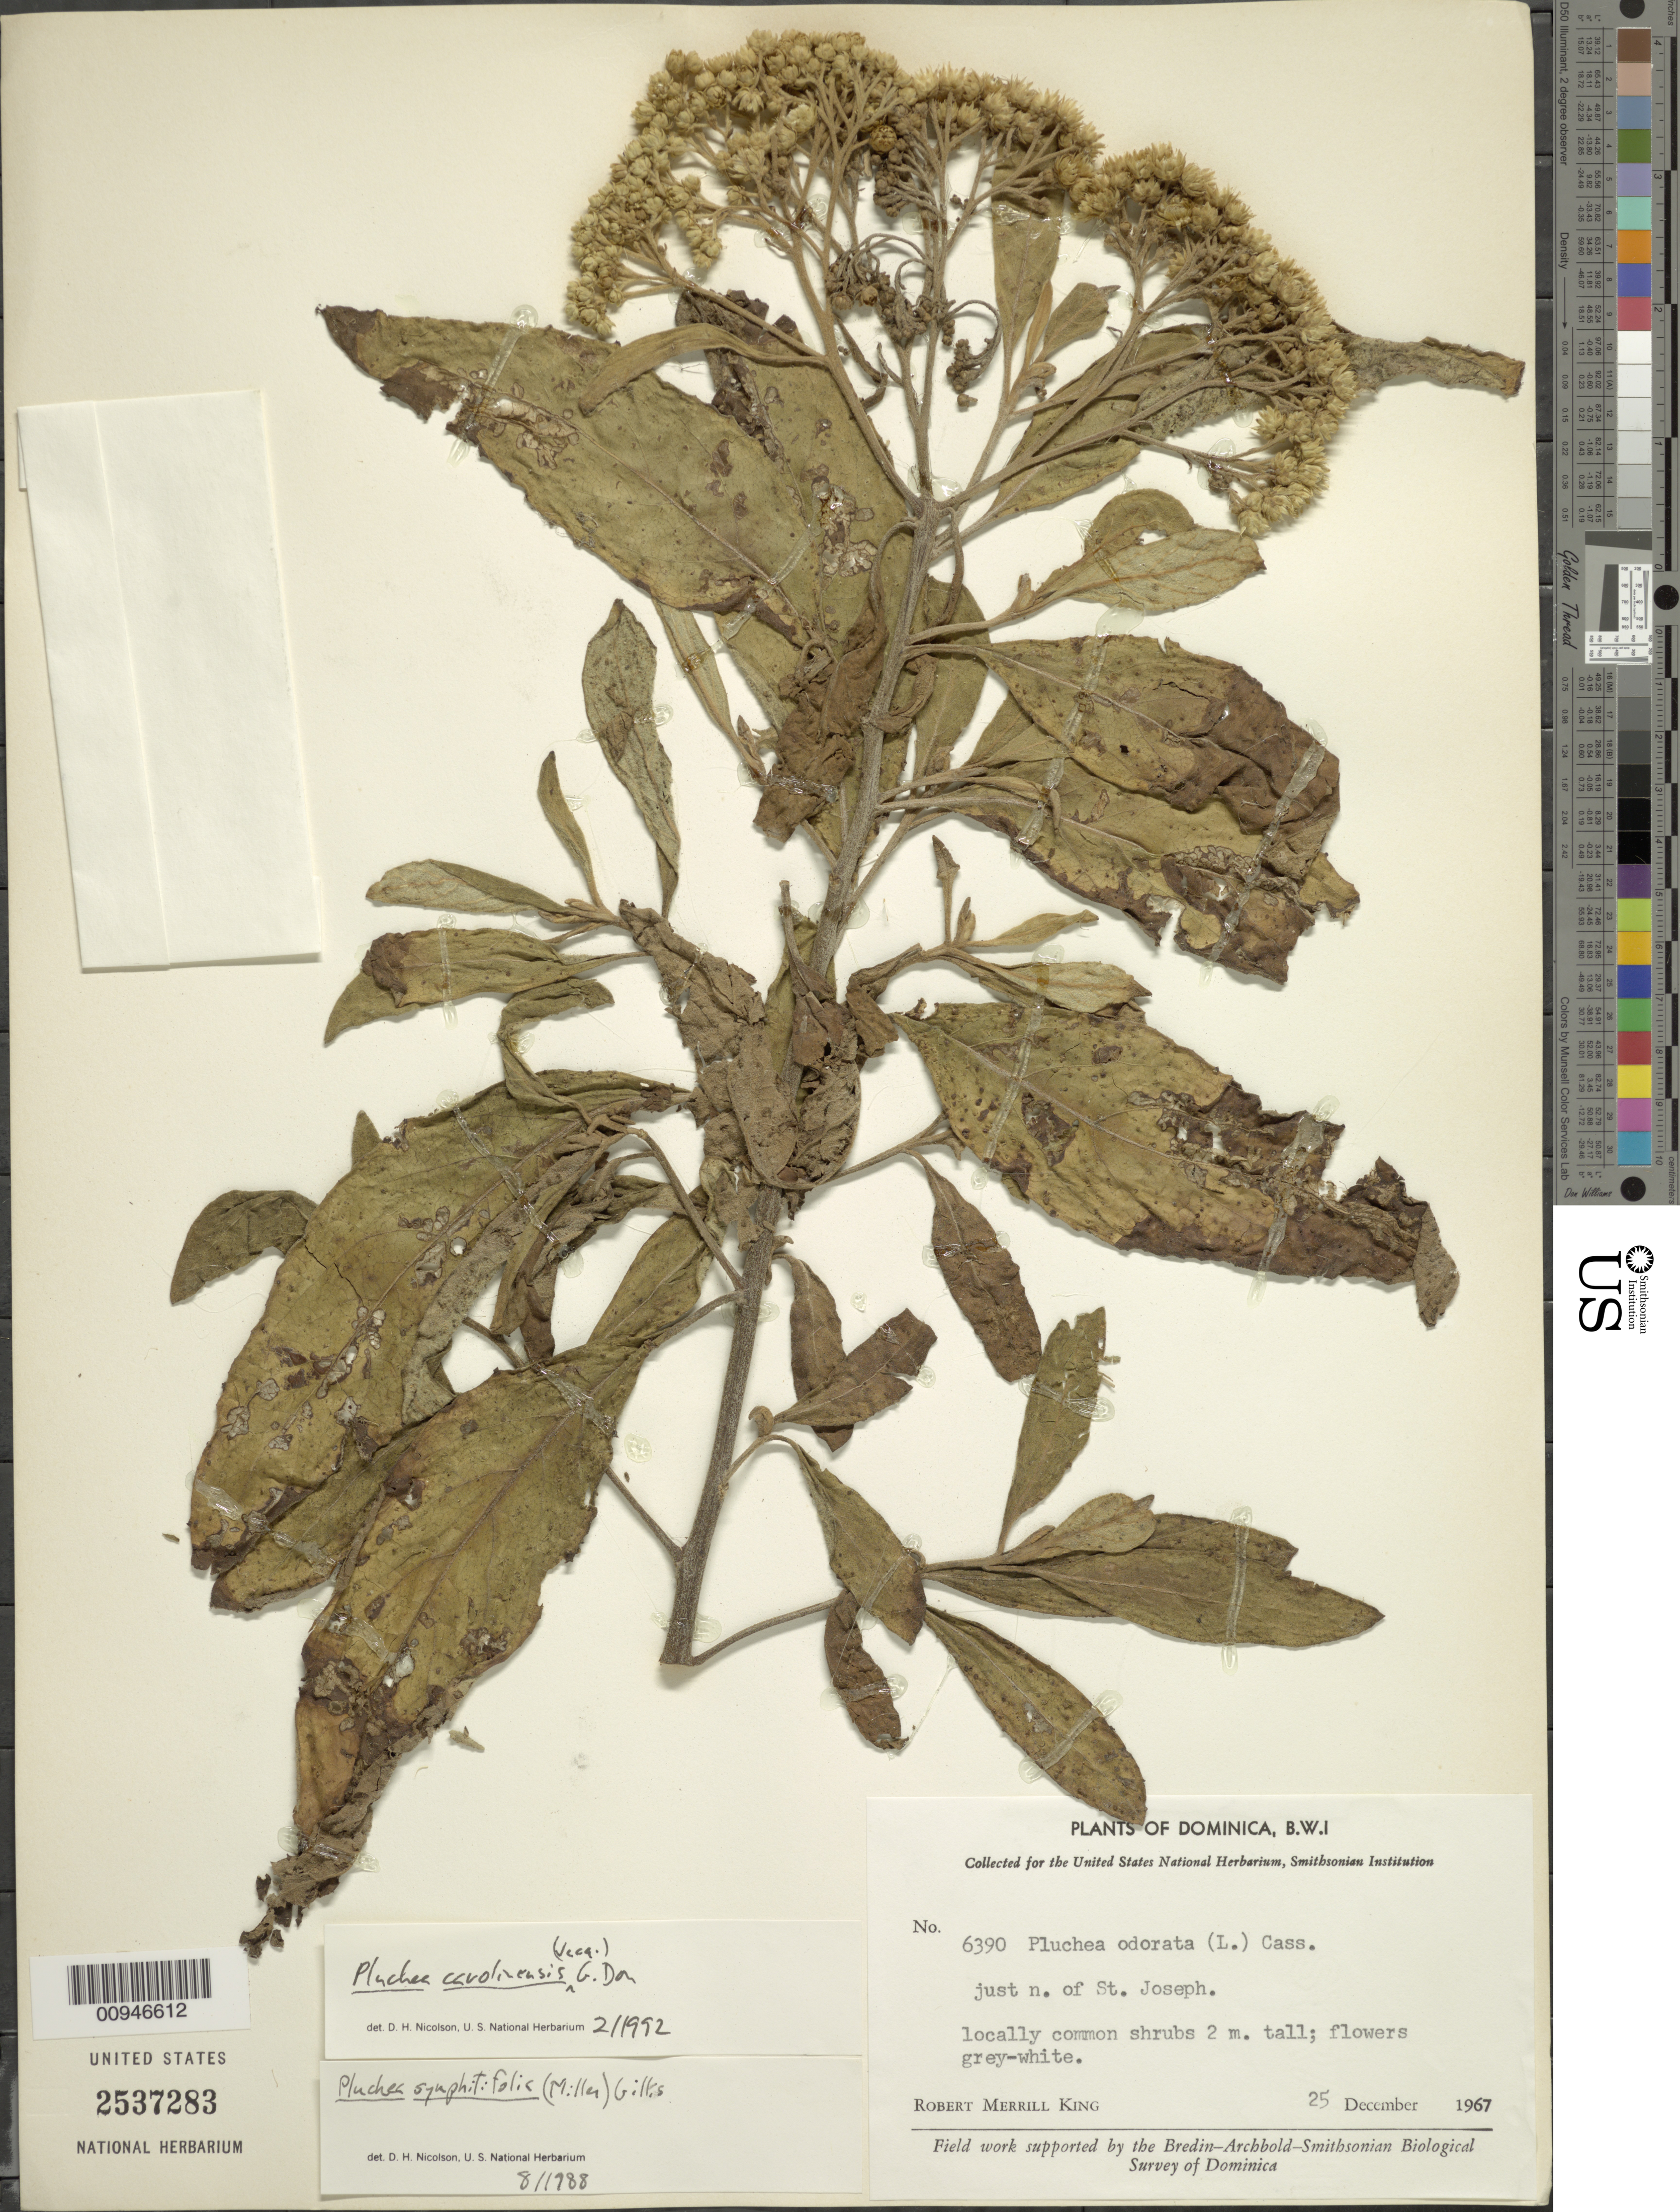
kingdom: Plantae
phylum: Tracheophyta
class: Magnoliopsida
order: Asterales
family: Asteraceae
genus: Pluchea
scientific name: Pluchea carolinensis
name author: (Jacq.) D. Don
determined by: Nicolson, Dan H.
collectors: R. M. King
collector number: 6390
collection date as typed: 25 Dec 1967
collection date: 1967-12-25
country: Dominica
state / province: St. Joseph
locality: Just N. of St. Joseph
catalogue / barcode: US 2537283